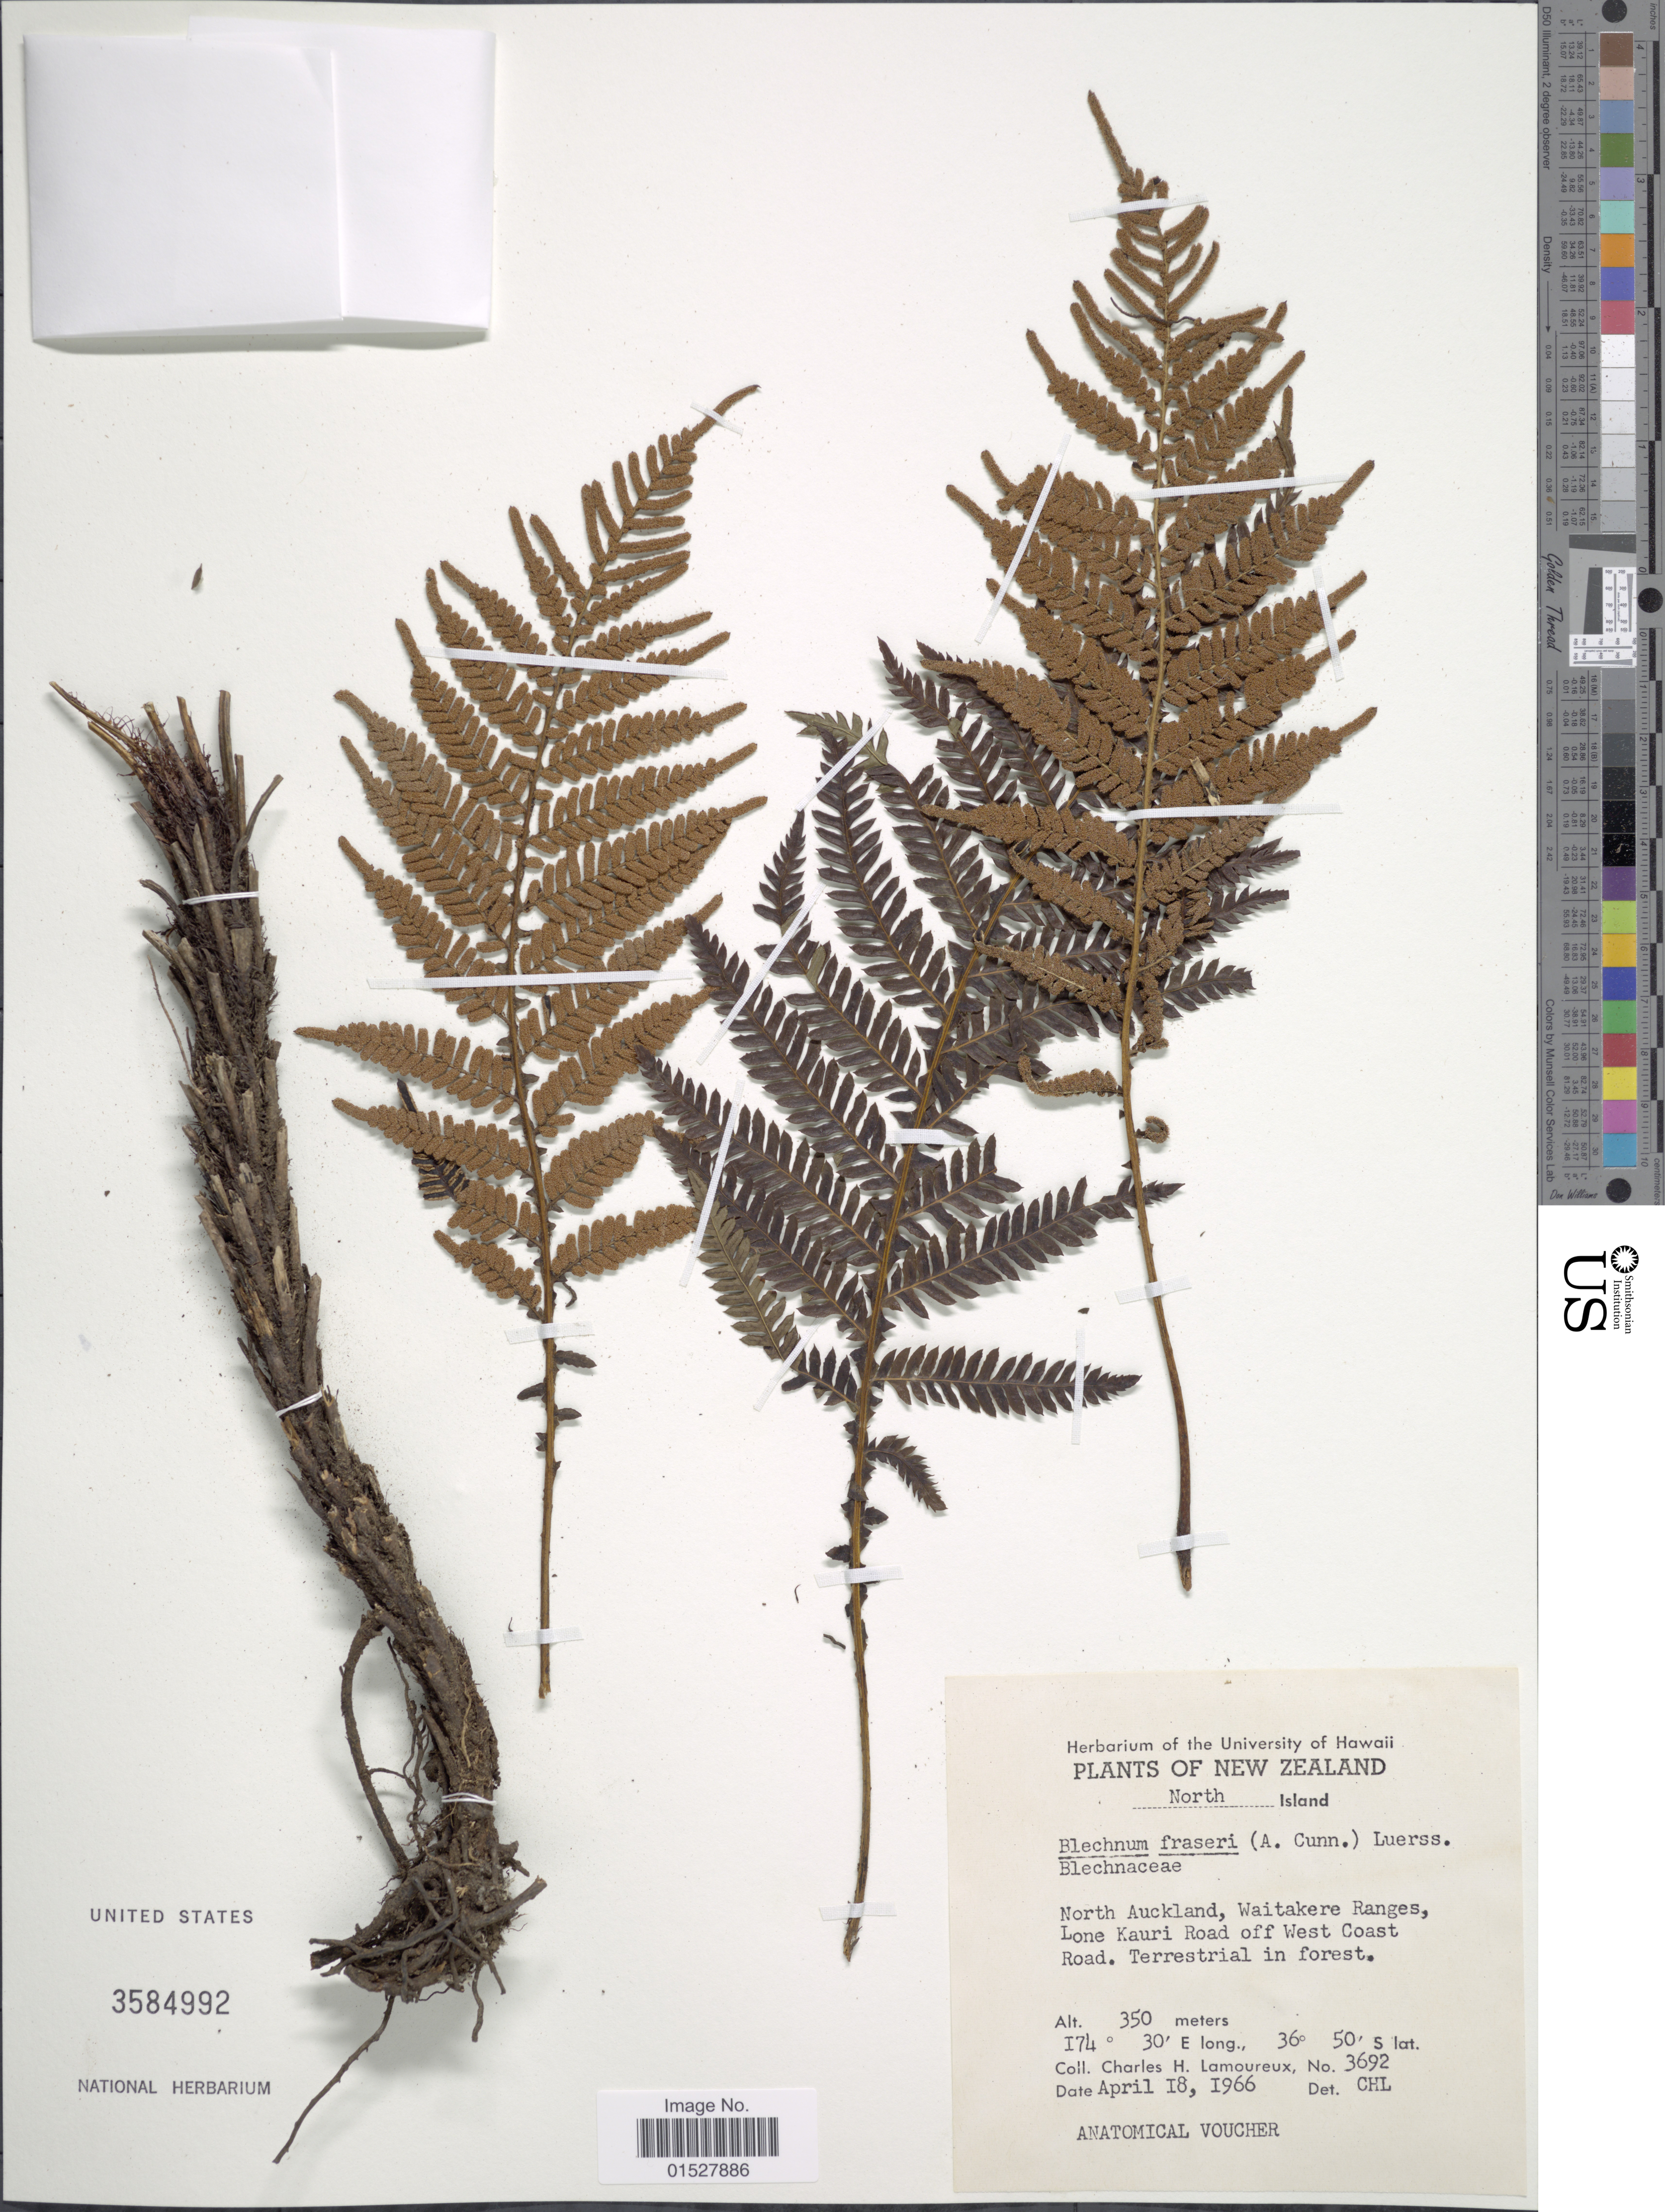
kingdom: Plantae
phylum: Tracheophyta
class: Polypodiopsida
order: Polypodiales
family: Blechnaceae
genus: Blechnum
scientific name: Blechnum fraseri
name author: (A. Cunn.) Luerss.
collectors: C. Lamourex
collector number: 3692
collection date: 1966-04-18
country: New Zealand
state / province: Auckland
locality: North Island, North Auckland, Waitakere Ranges, Lone Kauri Road off West Coast Road.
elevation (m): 350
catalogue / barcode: US 3584992